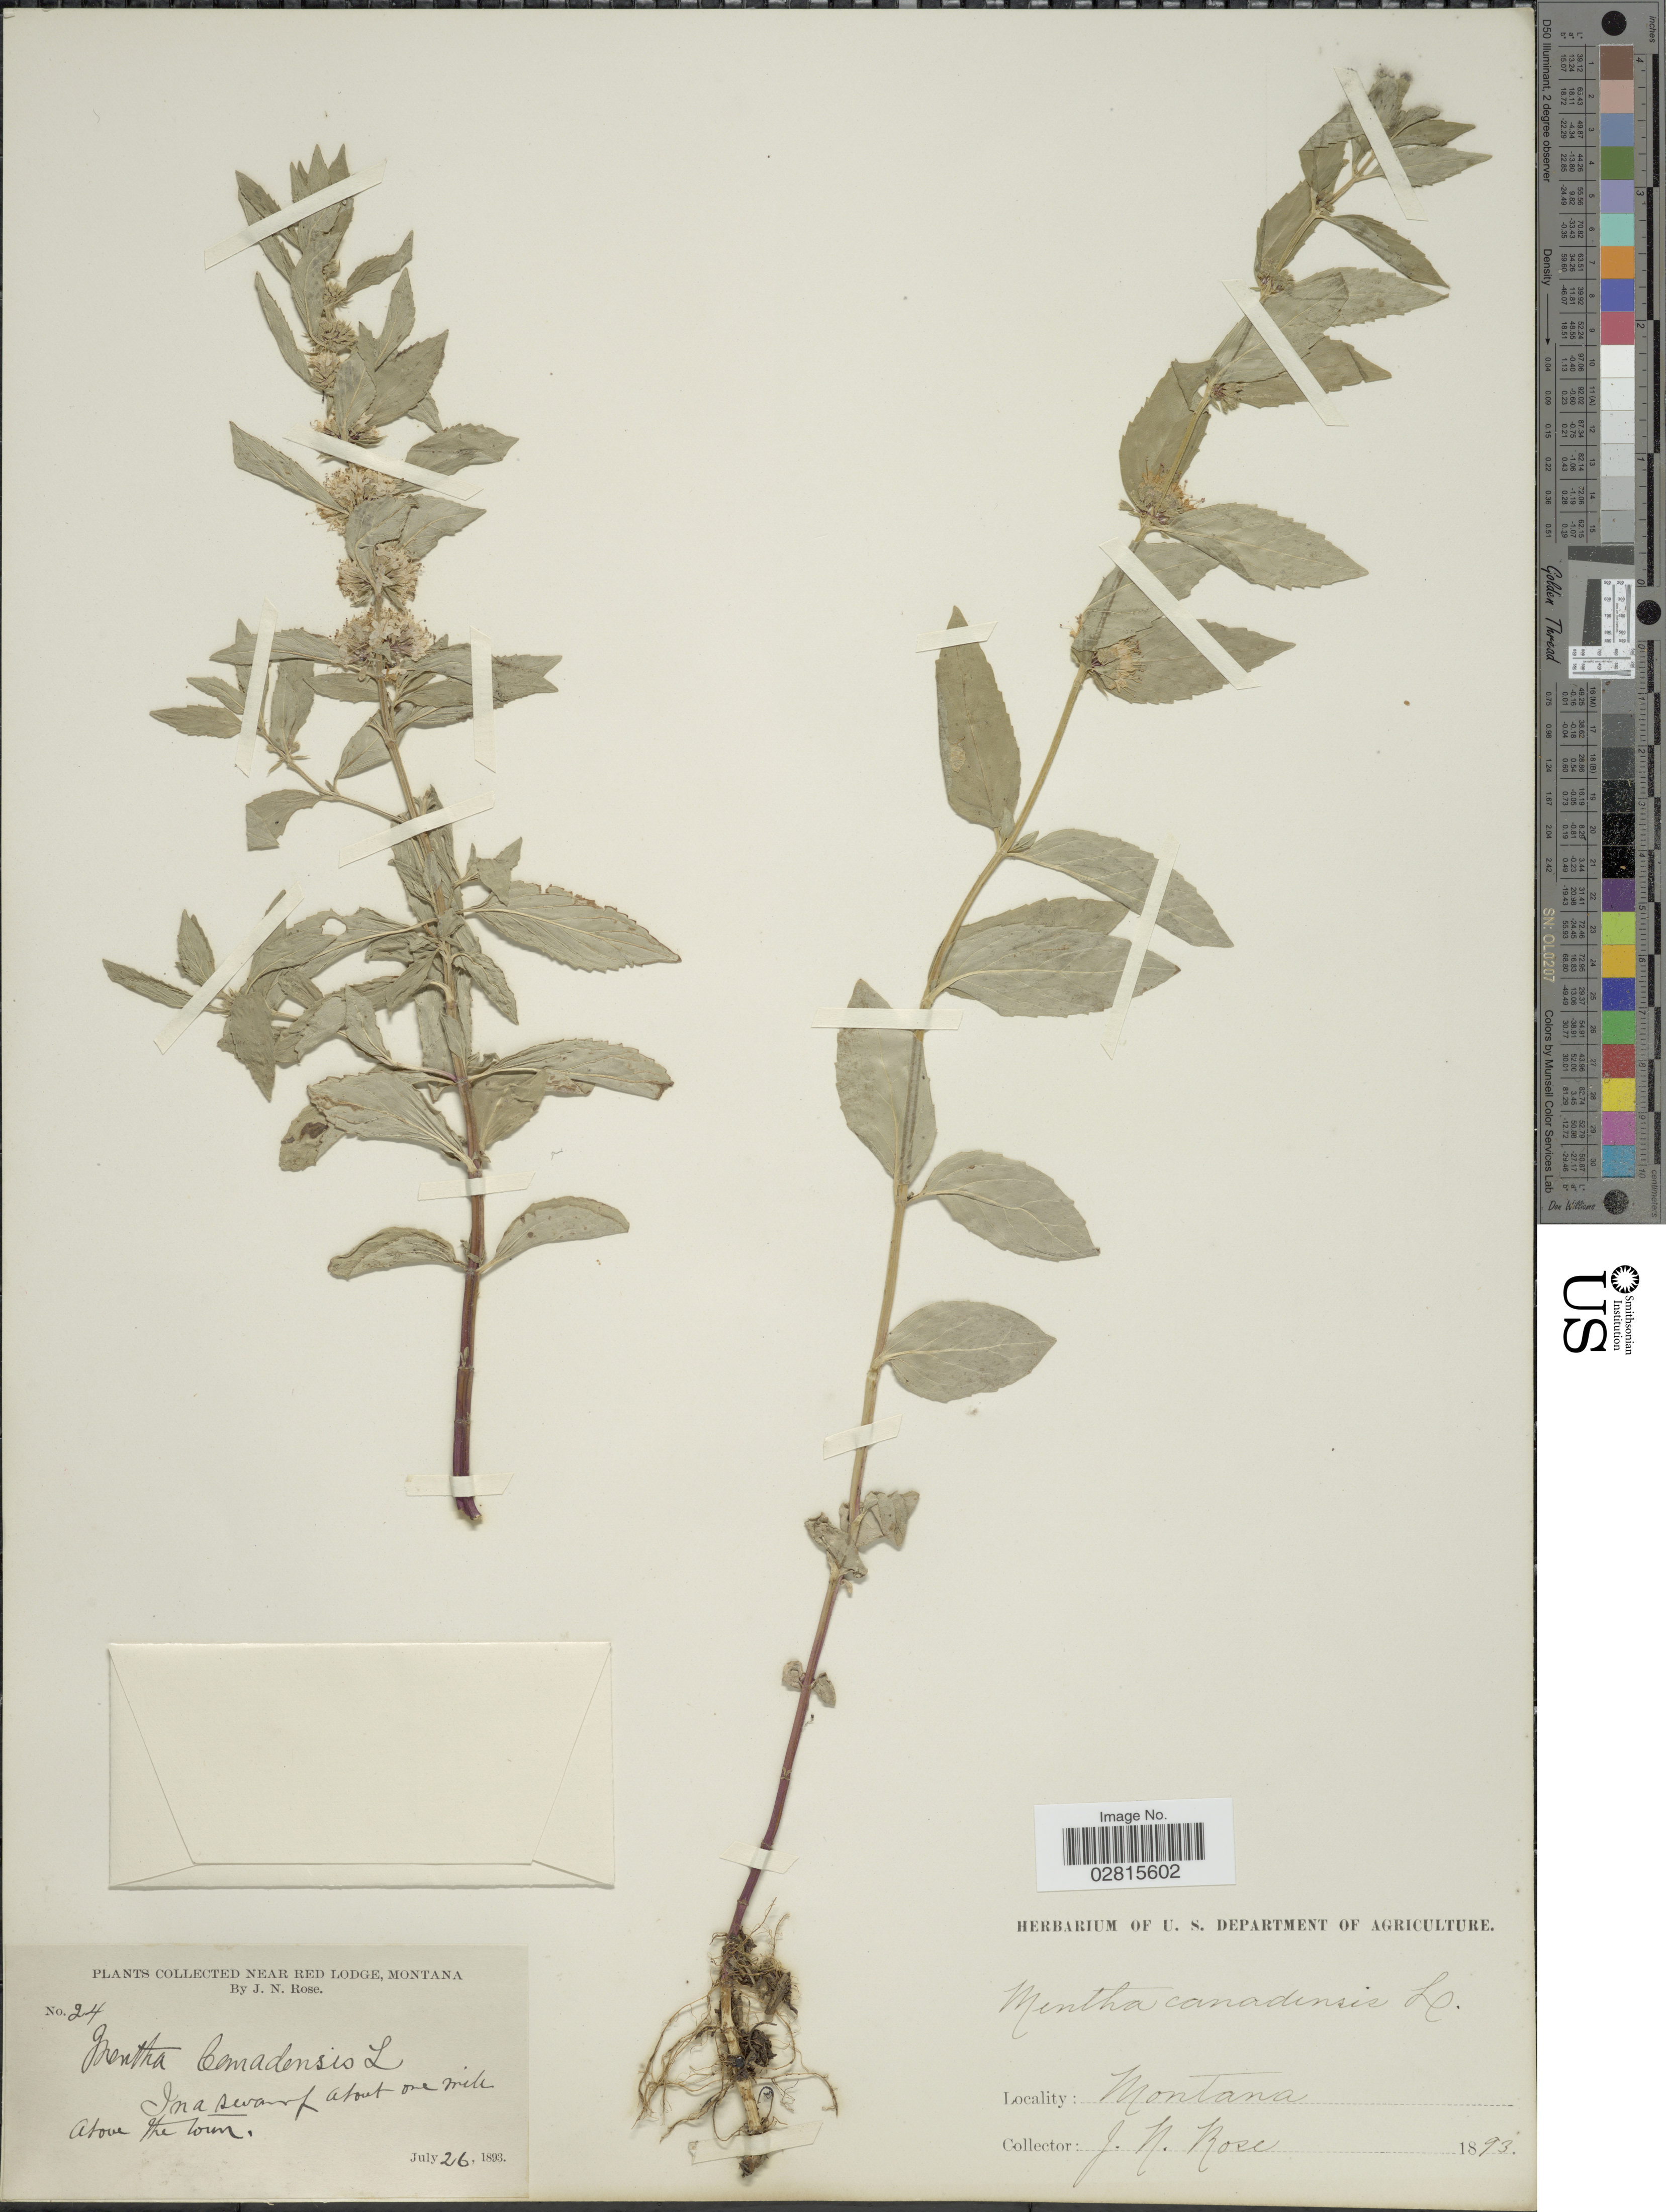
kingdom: Plantae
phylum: Tracheophyta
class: Magnoliopsida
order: Lamiales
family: Lamiaceae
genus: Mentha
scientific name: Mentha penardii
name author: (Briq.) Rydb.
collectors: J. N. Rose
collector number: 24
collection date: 1893-07-26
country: United States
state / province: Montana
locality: Near red Lodge, about one mile above the town.